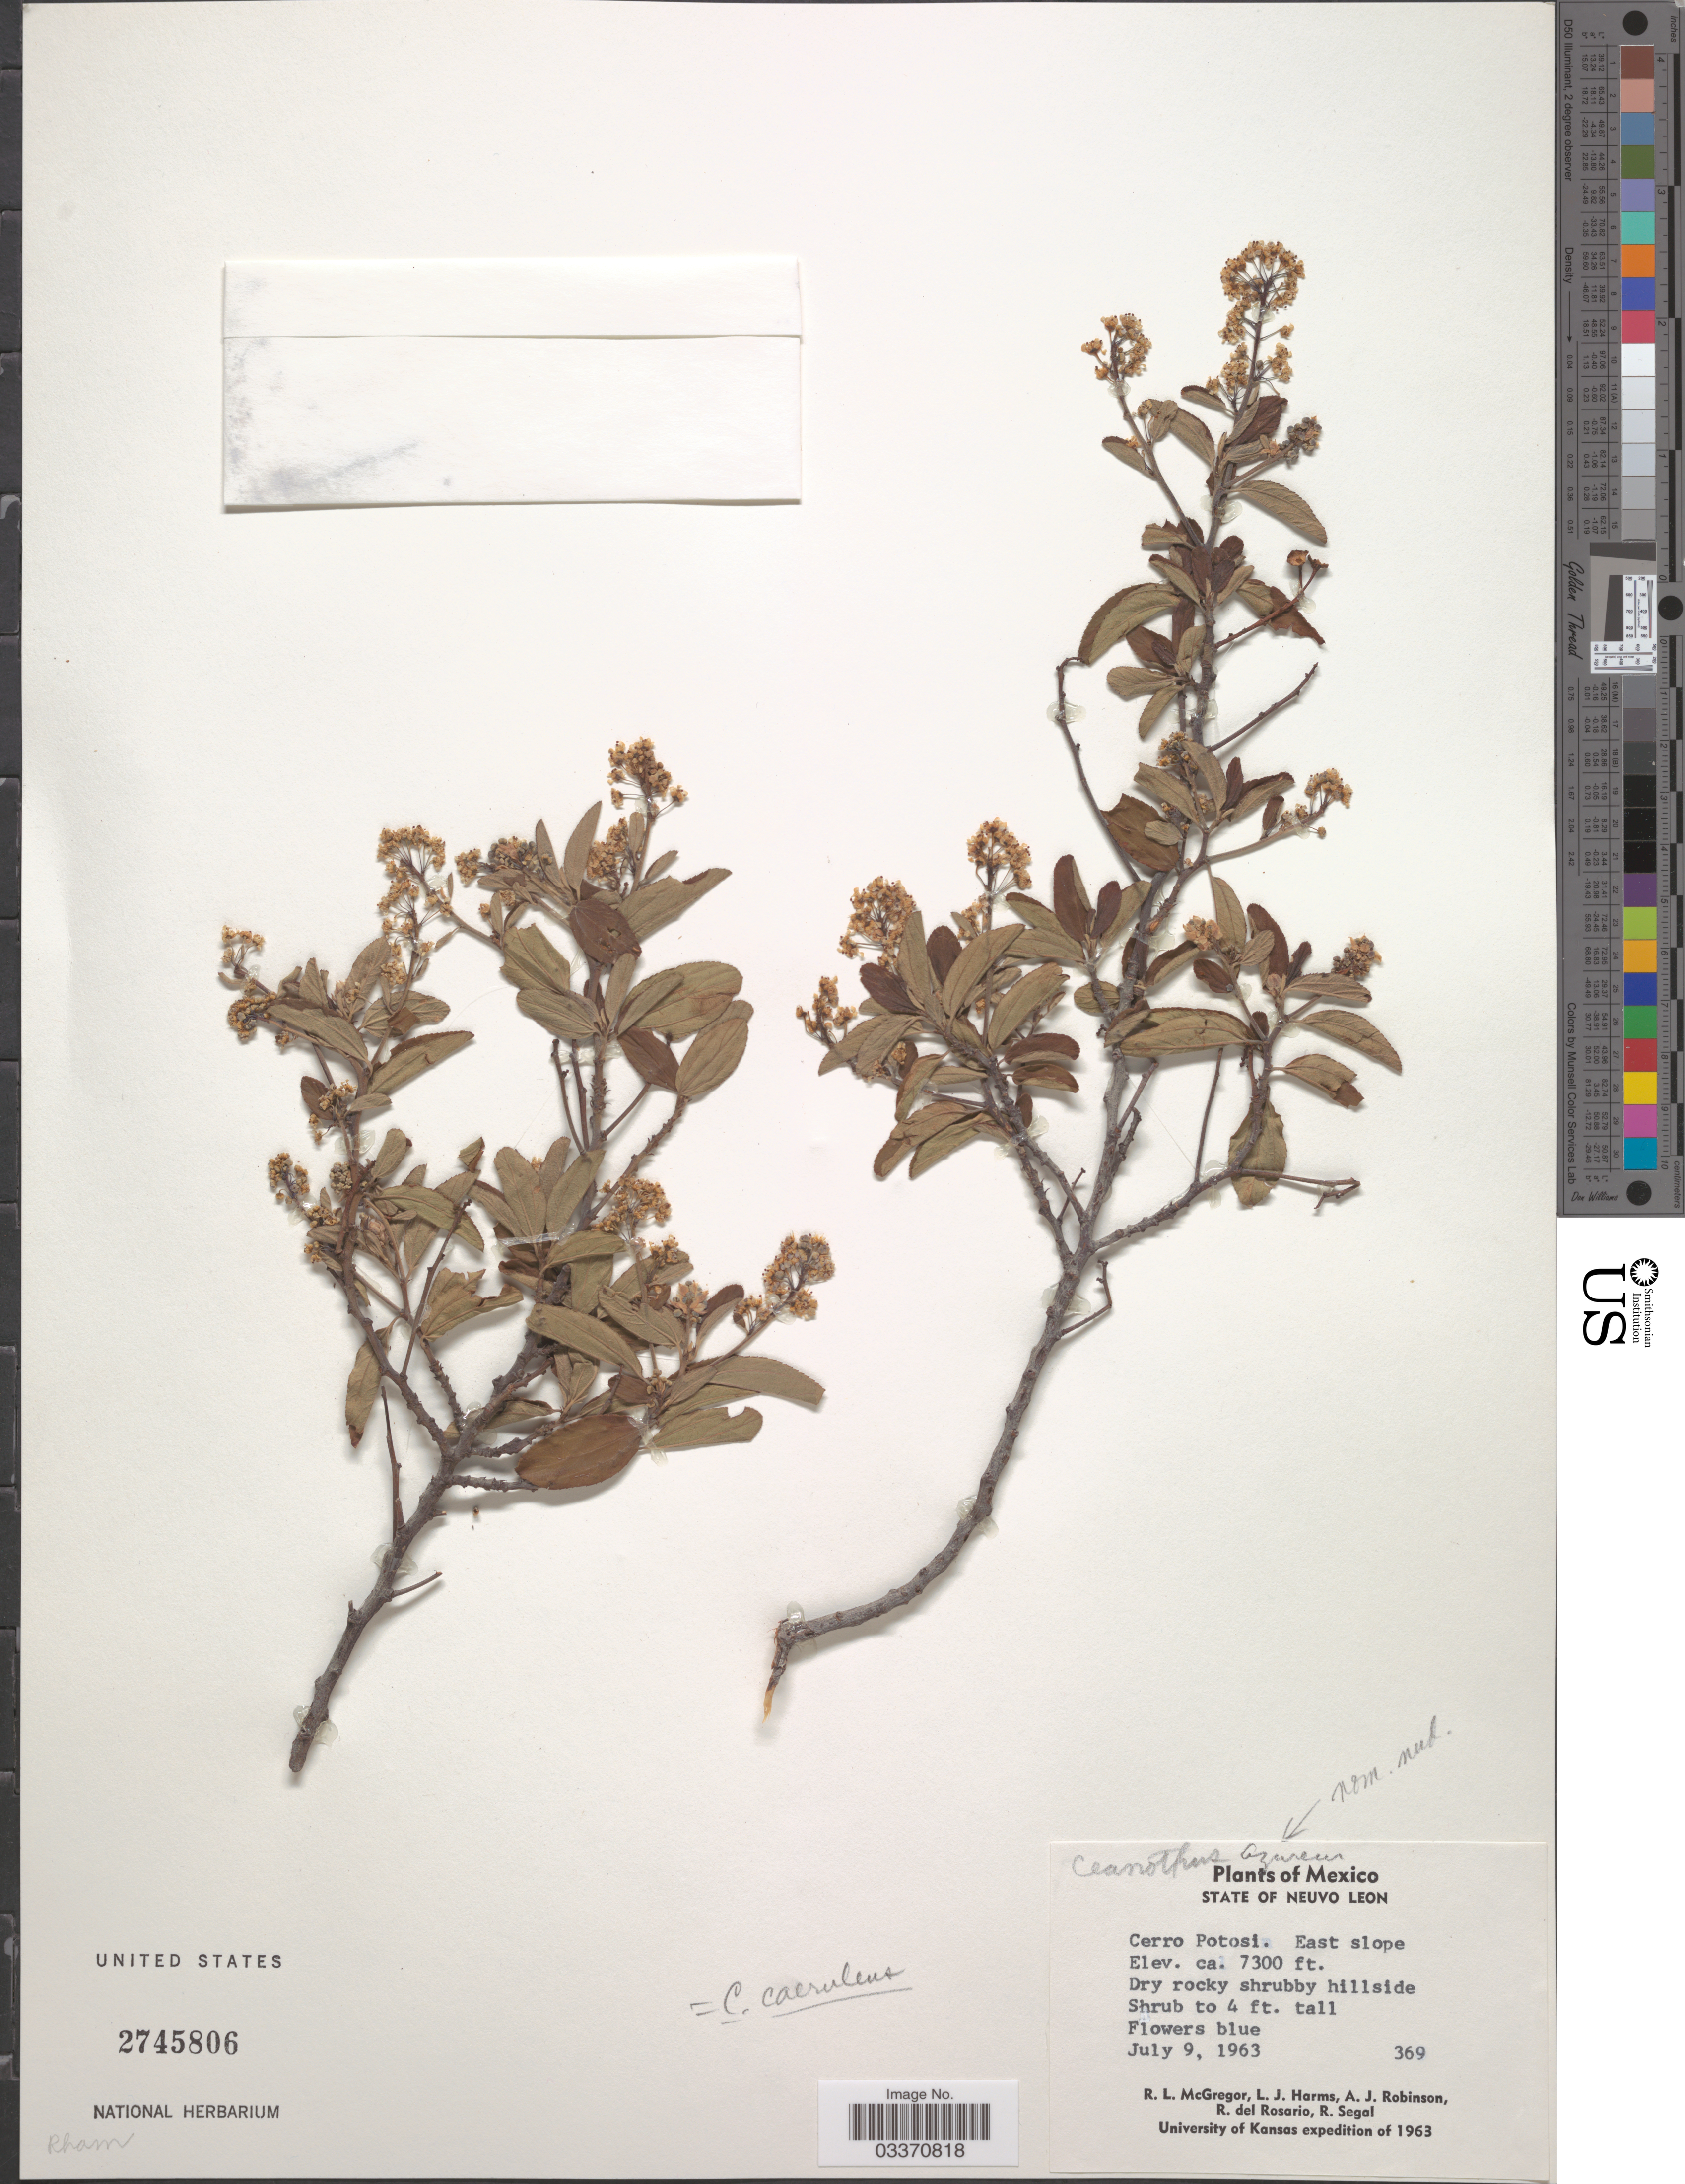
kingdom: Plantae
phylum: Tracheophyta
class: Magnoliopsida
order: Rosales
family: Rhamnaceae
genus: Ceanothus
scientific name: Ceanothus caeruleus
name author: Lag.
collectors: R. McGregor, L. Harms, A. J. Robinson, R. del Rosario & R. Segal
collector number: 369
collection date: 1963-07-09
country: Mexico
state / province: Nuevo León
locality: Cerro Potosi. East slope.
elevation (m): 2225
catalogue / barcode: US 2745806